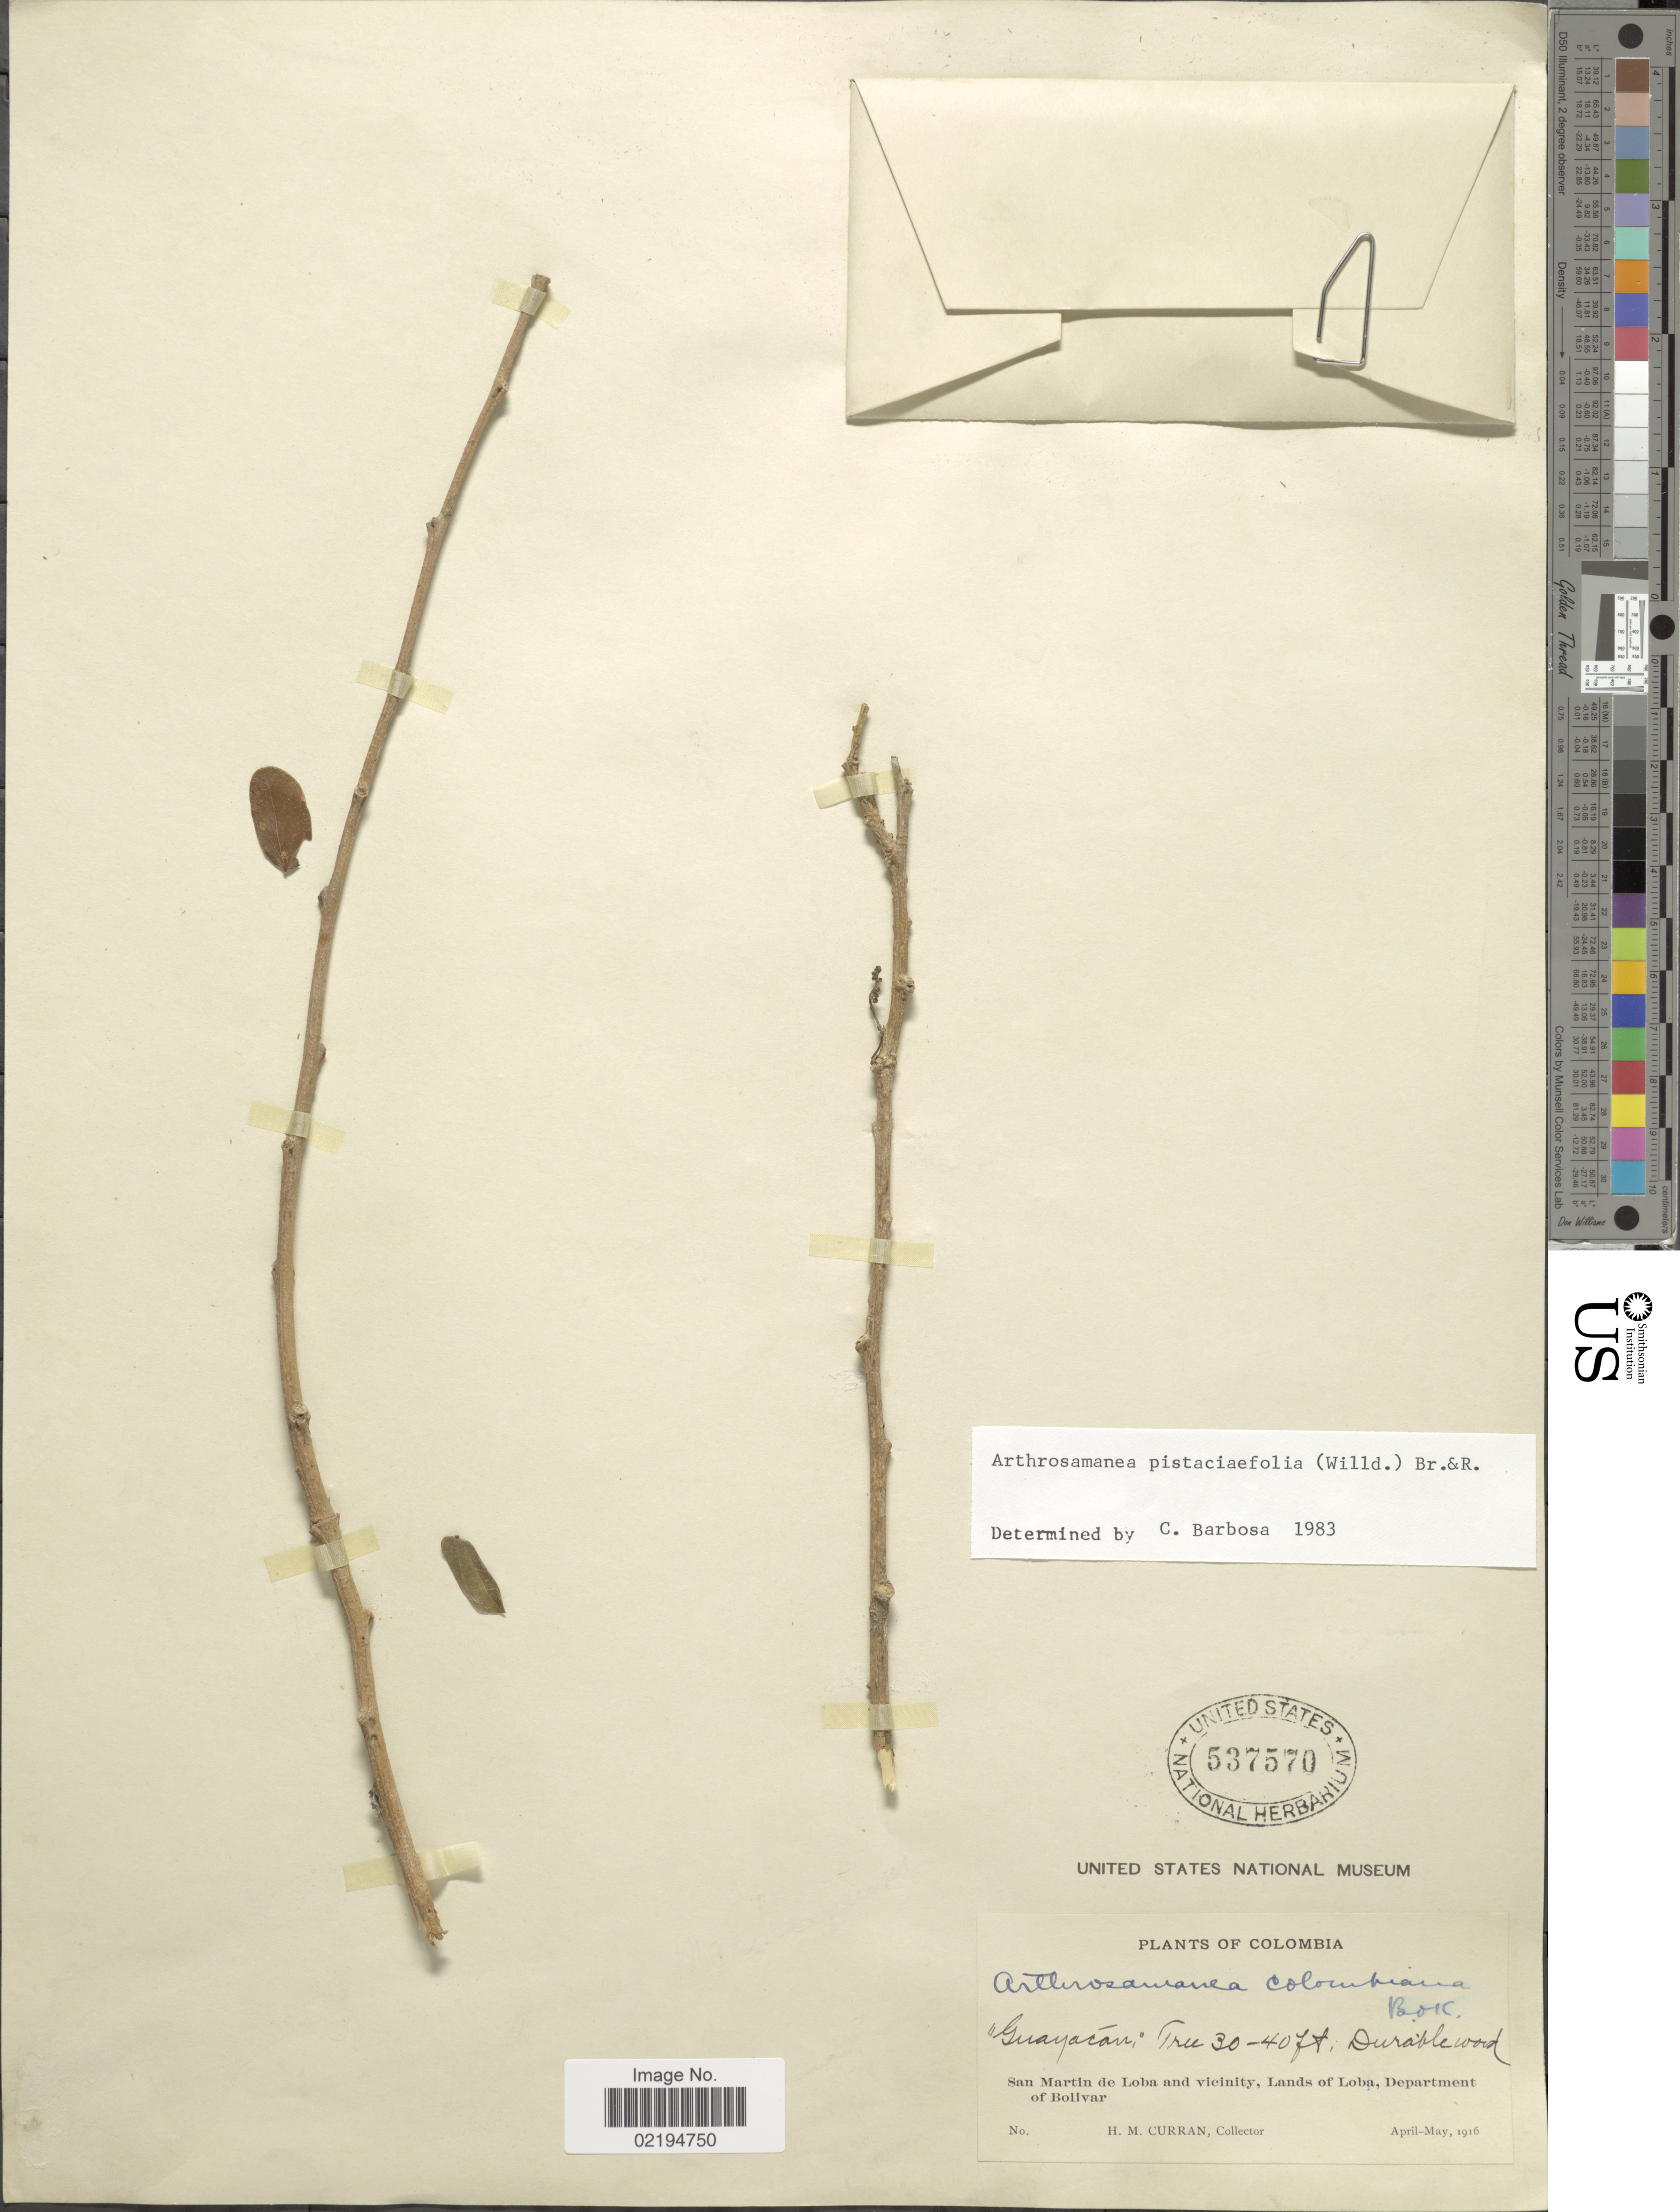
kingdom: Plantae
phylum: Tracheophyta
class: Magnoliopsida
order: Fabales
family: Fabaceae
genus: Pseudalbizzia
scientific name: Pseudalbizzia pistaciifolia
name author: (Willd.) Koenen & Duno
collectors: H. M. Curran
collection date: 1916-04/1916-05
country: Colombia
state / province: Bolívar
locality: San Martin de Loba and vicinity, Lands of Loba, Guayacan.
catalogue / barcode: US 537570